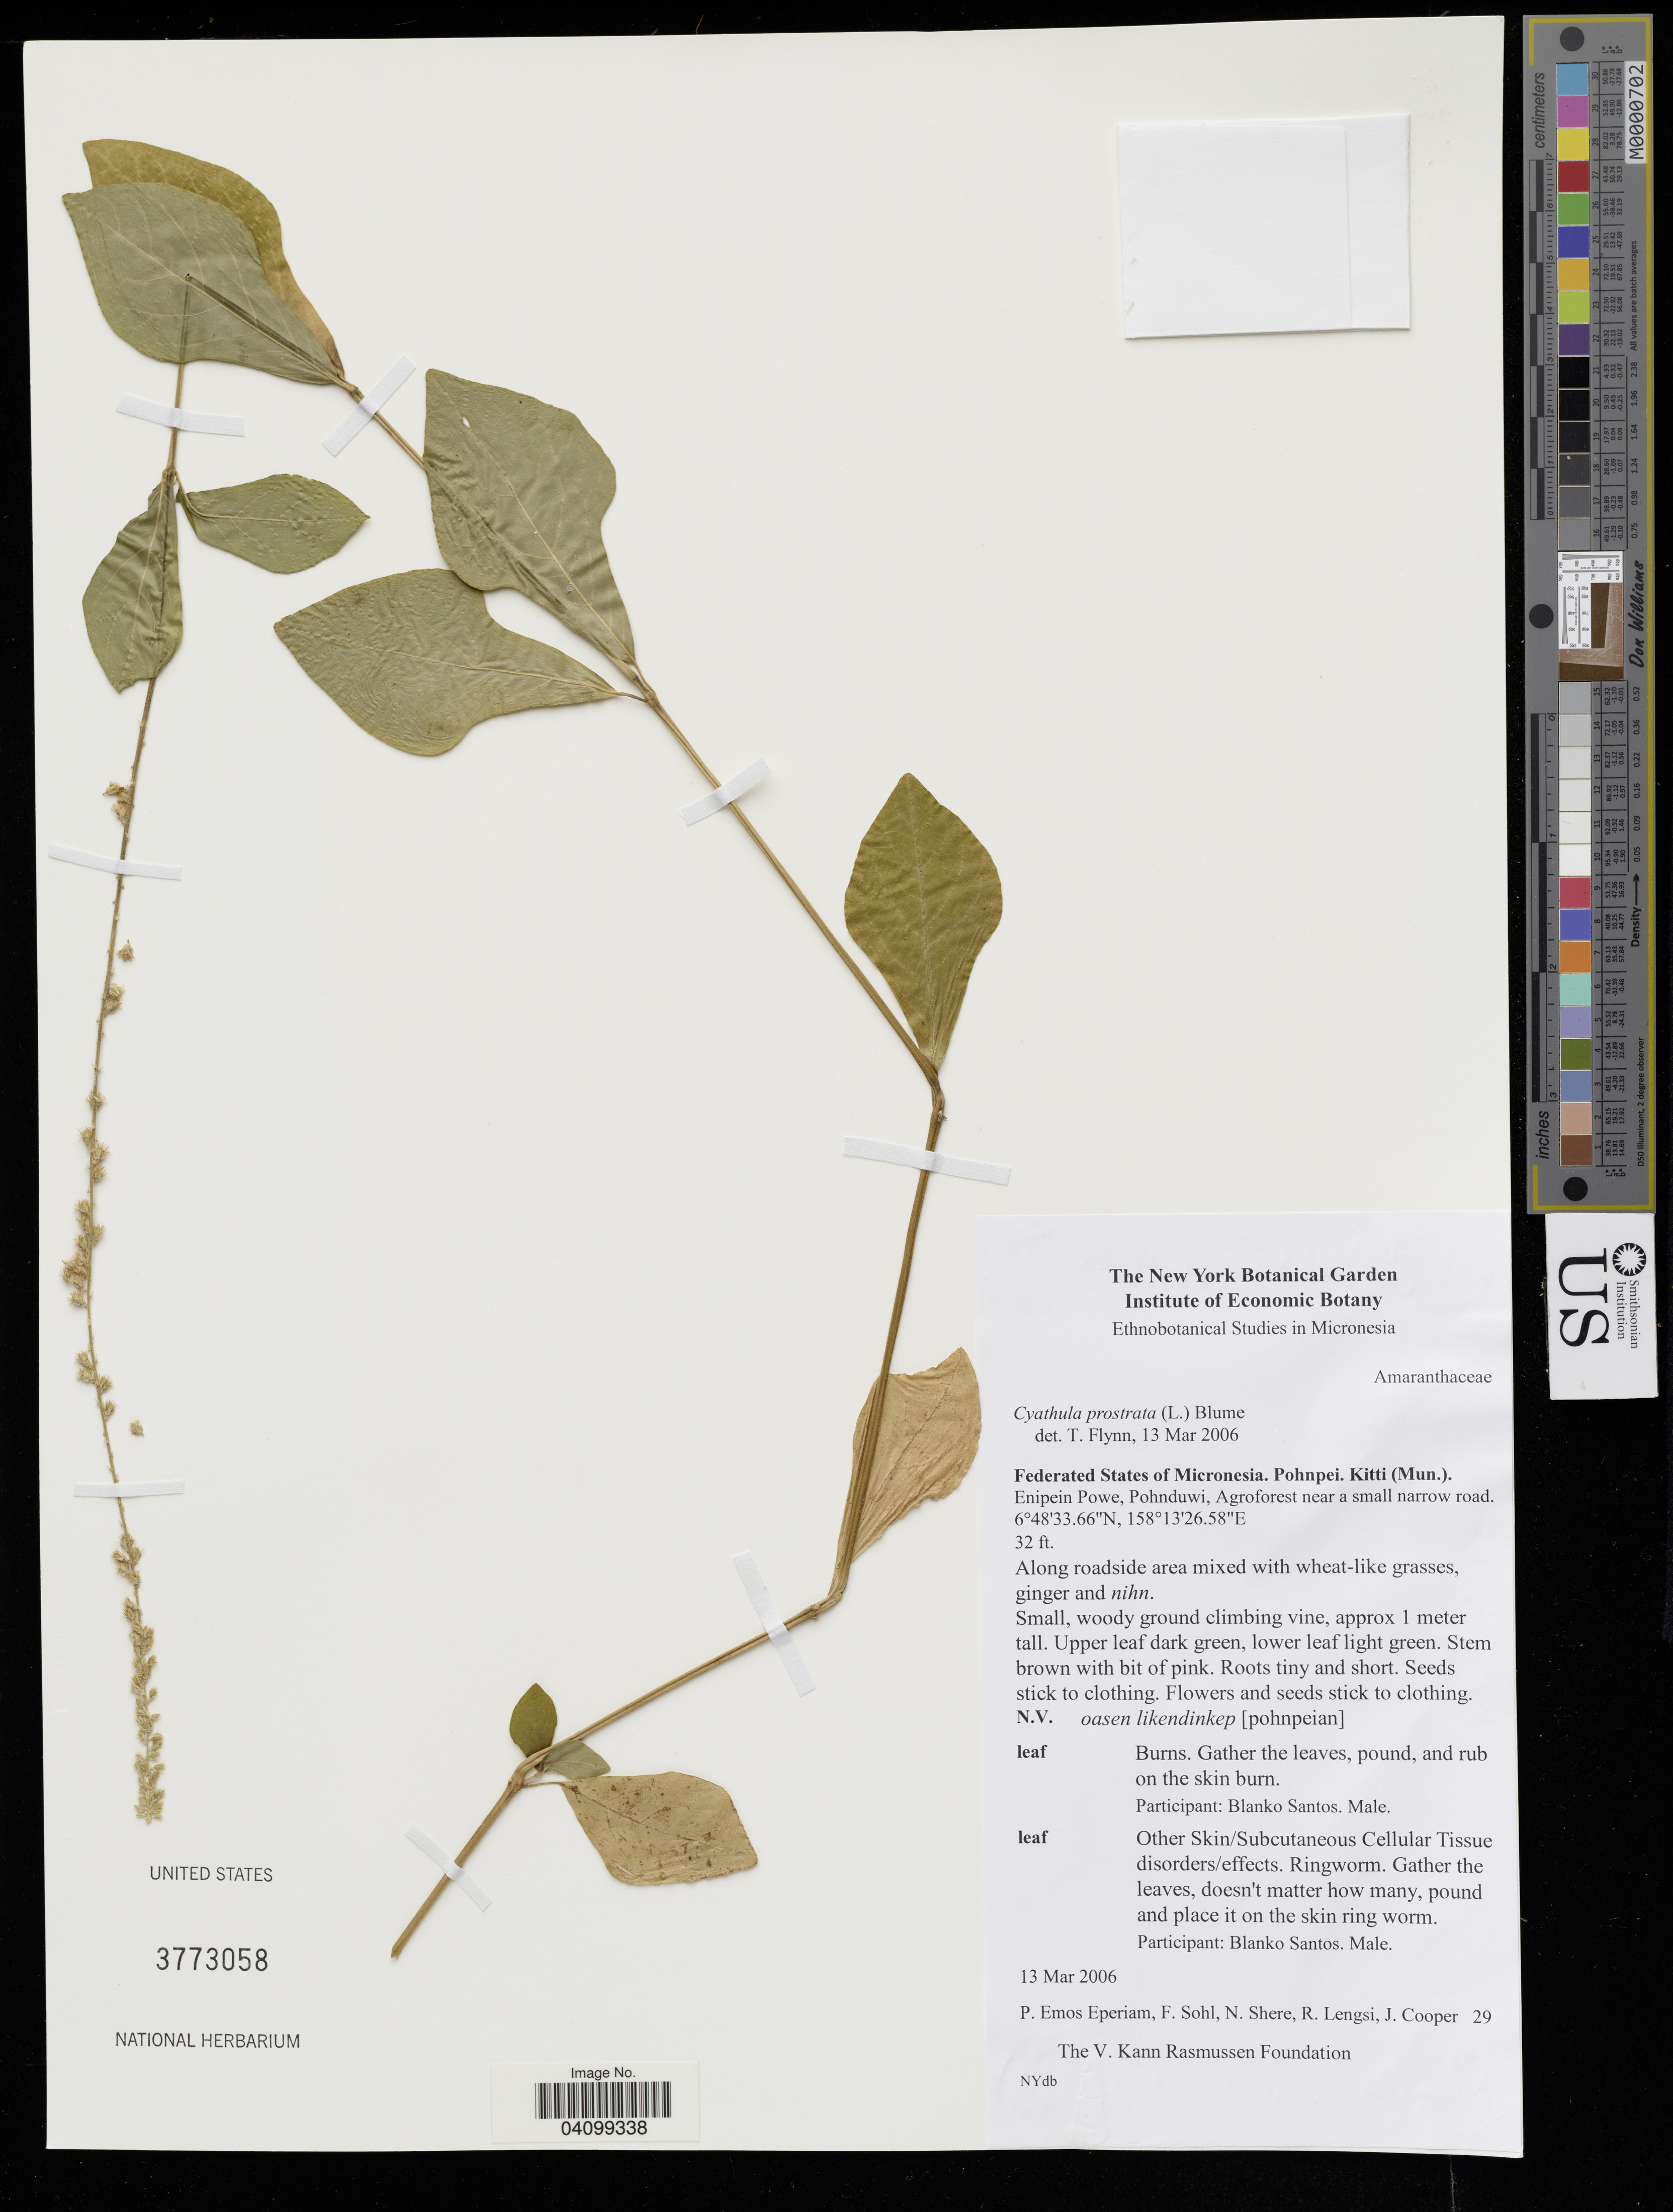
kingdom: Plantae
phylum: Tracheophyta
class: Magnoliopsida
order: Caryophyllales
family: Amaranthaceae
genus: Cyathula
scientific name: Cyathula prostrata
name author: (L.) Blume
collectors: P. Eperiam, F. Sohl, N. Shere & R. Lengsi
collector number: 29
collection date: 2006-03-13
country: Micronesia, Federated States of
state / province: Pohnpei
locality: Kitti (Mun.), Enipein Powe, Pohnduwi, Agroforest near a small narrow road.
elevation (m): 10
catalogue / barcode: US 3773058